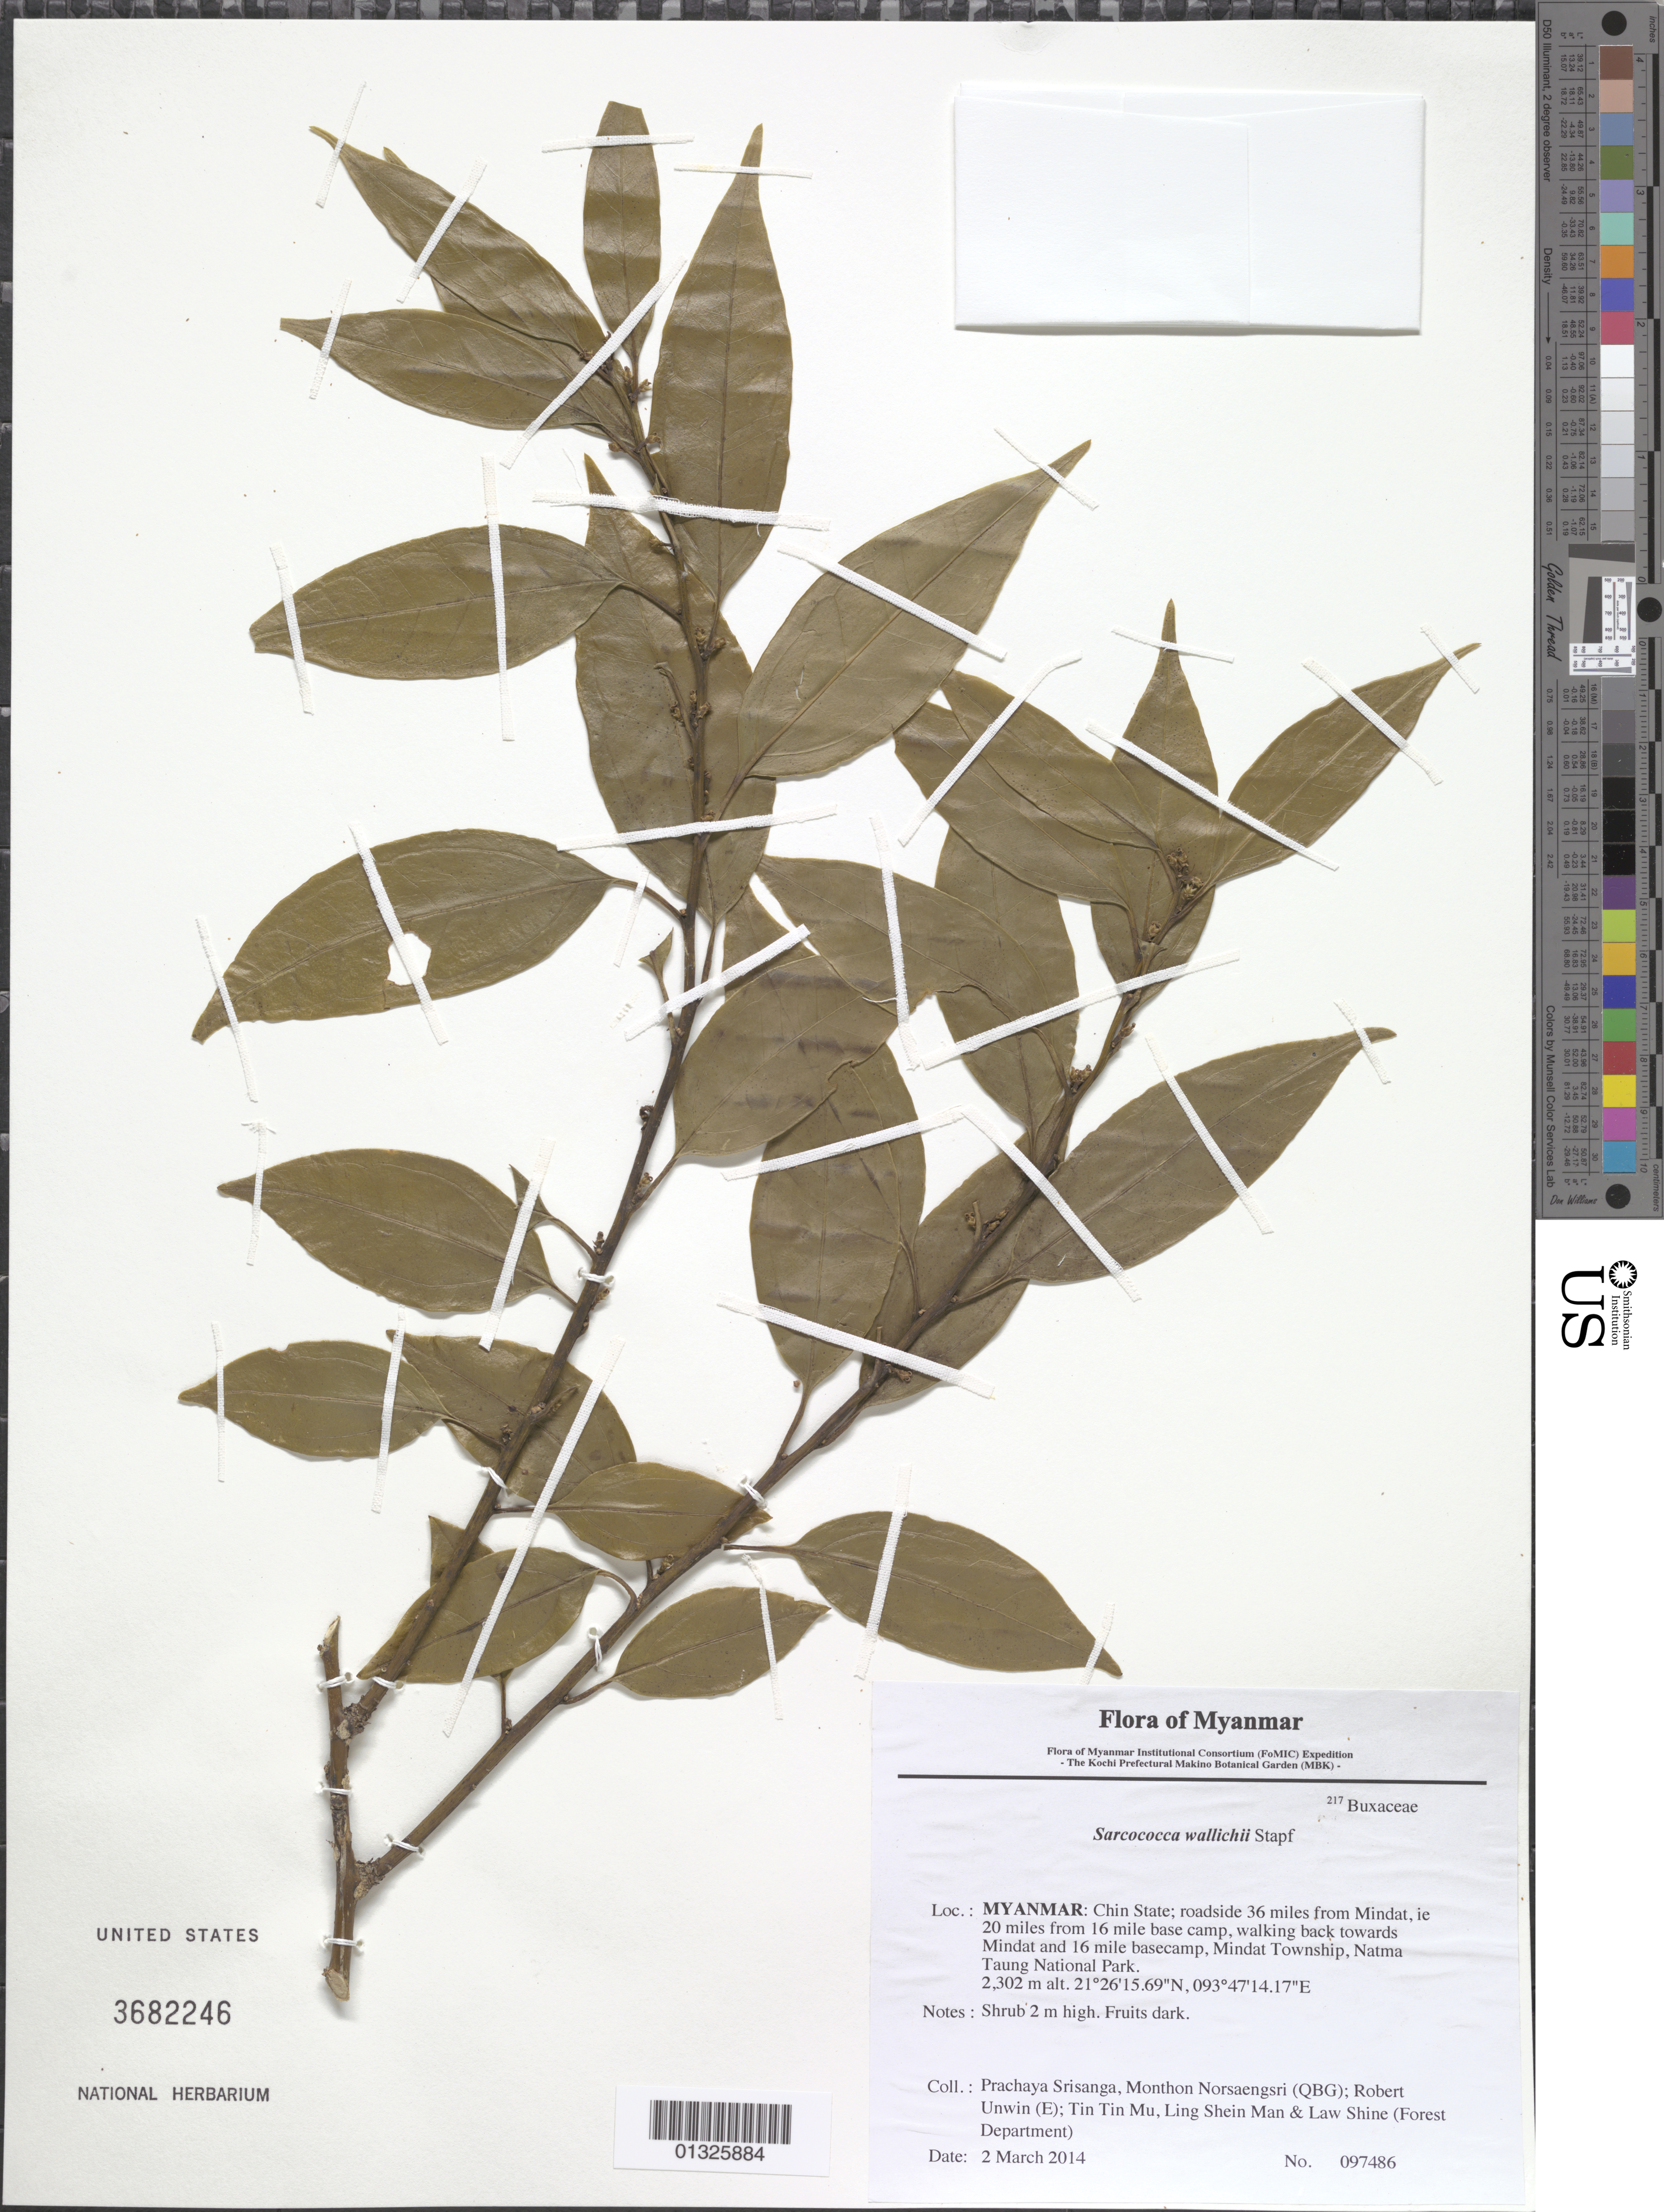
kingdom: Plantae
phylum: Tracheophyta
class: Magnoliopsida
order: Buxales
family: Buxaceae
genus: Sarcococca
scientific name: Sarcococca wallichii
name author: Stapf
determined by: Fujikawa, Kazumi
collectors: P. Srisanga, M. Norsaengsri, R. Unwin, Tin Tin Mu, Ling Shein Man & L. Shine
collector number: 97486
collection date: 2014-03-02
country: Myanmar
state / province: Chin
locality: Roadside 36 miles from Mindat, ie 20 miles from 16 mile base camp, walking back towards Mindat and 16 mile basecamp, Mindat Township, Natma Taung National Park.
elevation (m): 2302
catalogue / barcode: US 3682246